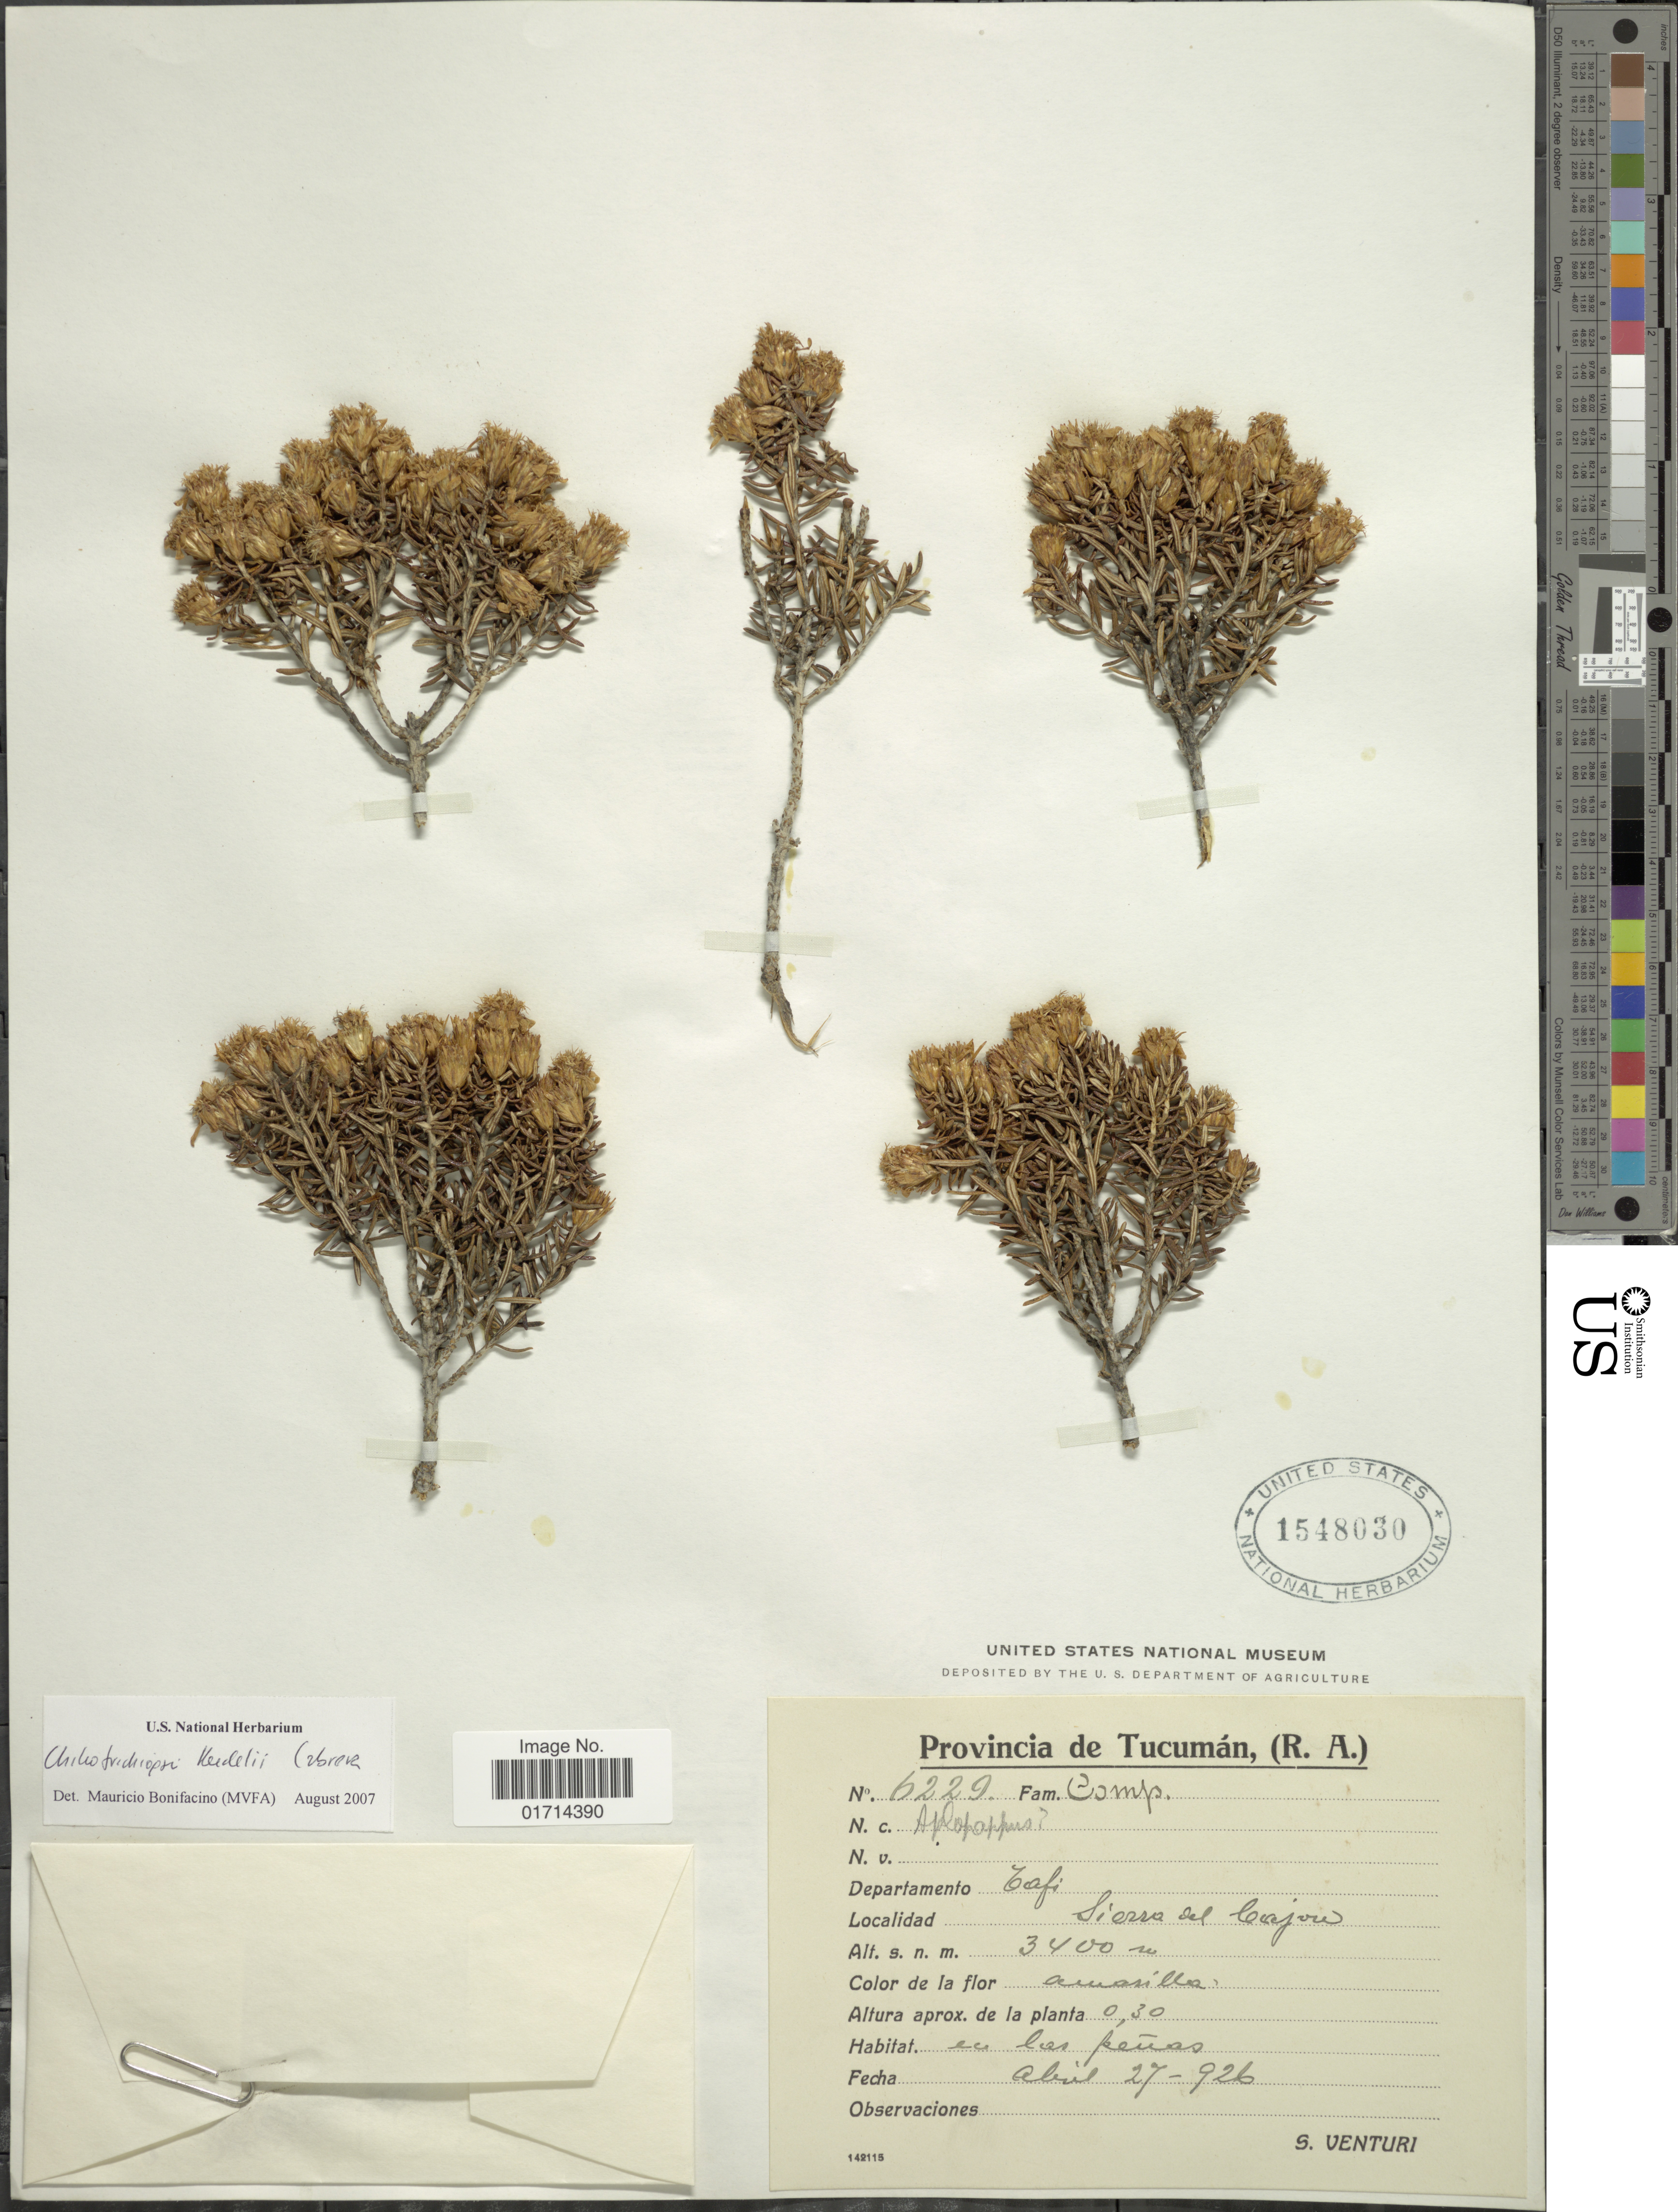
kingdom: Plantae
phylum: Tracheophyta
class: Magnoliopsida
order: Asterales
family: Asteraceae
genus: Chiliotrichiopsis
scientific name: Chiliotrichiopsis keideli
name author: Cabrera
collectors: S. Venturi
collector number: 6229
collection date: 1926-04-27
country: Argentina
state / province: Tucumán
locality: Sierra del Cajon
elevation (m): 3400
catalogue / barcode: US 1548030